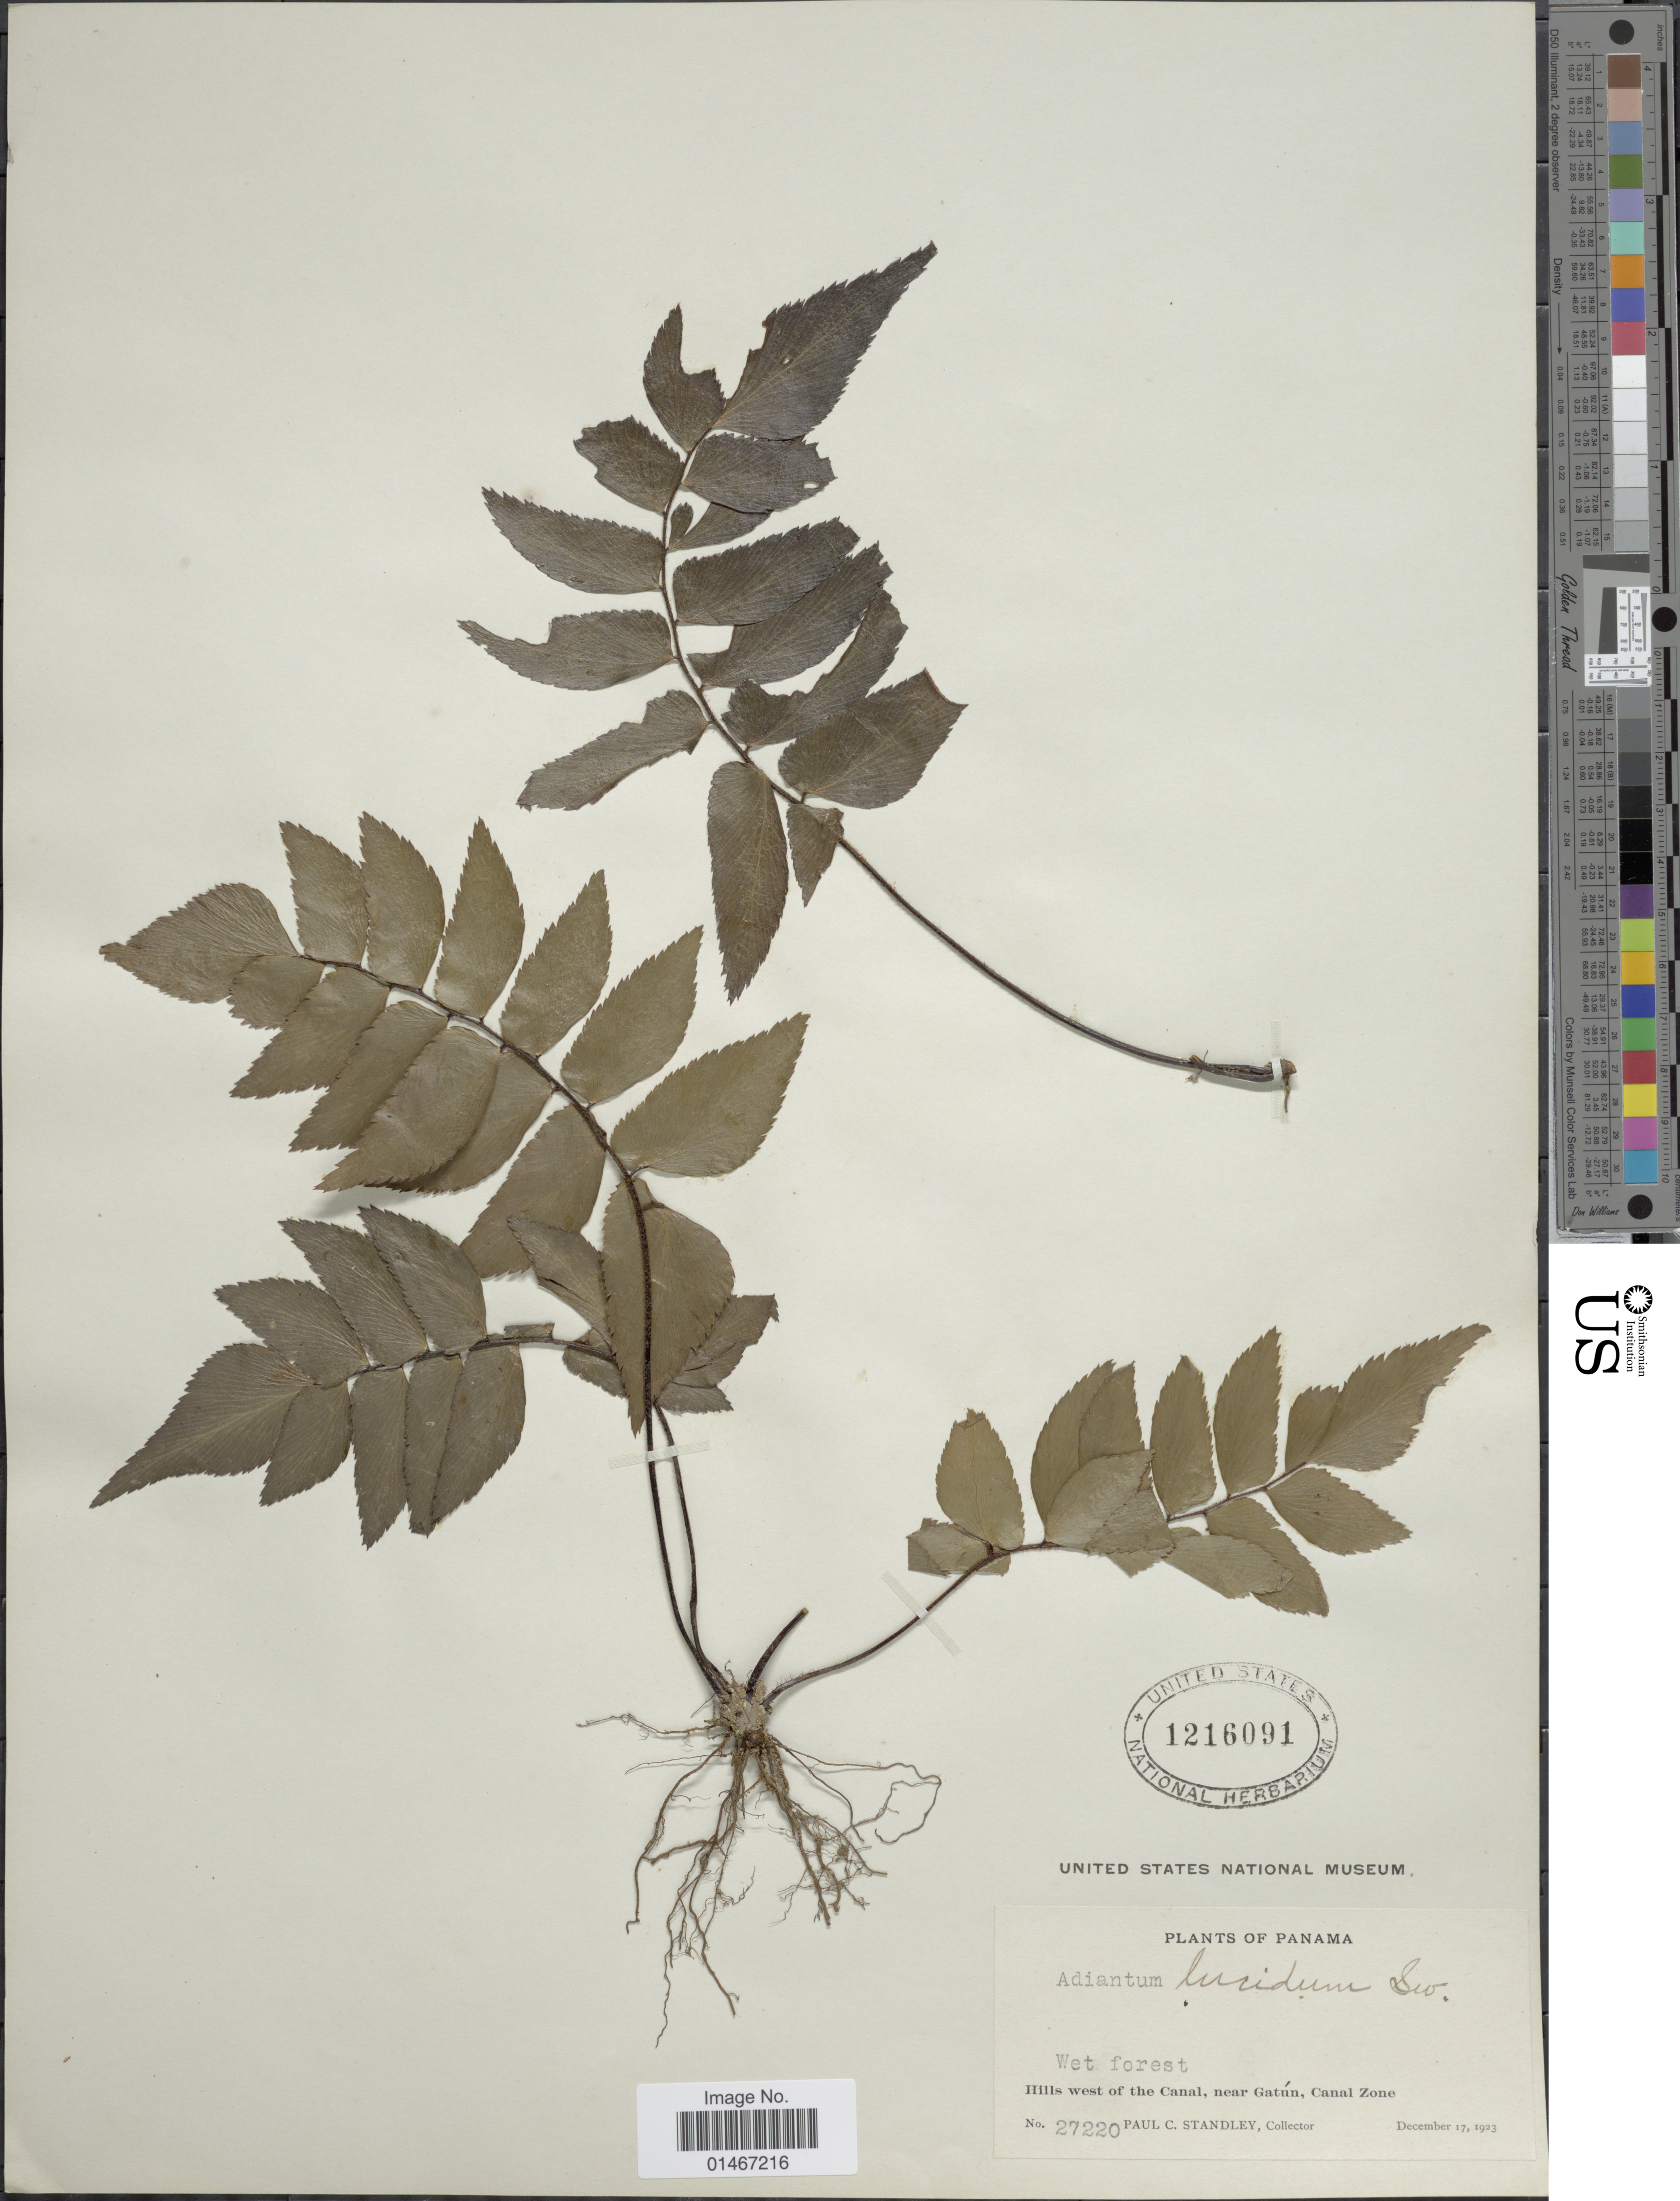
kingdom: Plantae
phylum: Tracheophyta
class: Polypodiopsida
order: Polypodiales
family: Pteridaceae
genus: Adiantum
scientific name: Adiantum lucidum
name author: (Cav.) Sw.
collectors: P. C. Standley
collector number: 27220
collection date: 1923-12-17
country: Panama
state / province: Colón / Panamá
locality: Hills west of the Canal, near Gatun, Canal Zone.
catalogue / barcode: US 1216091